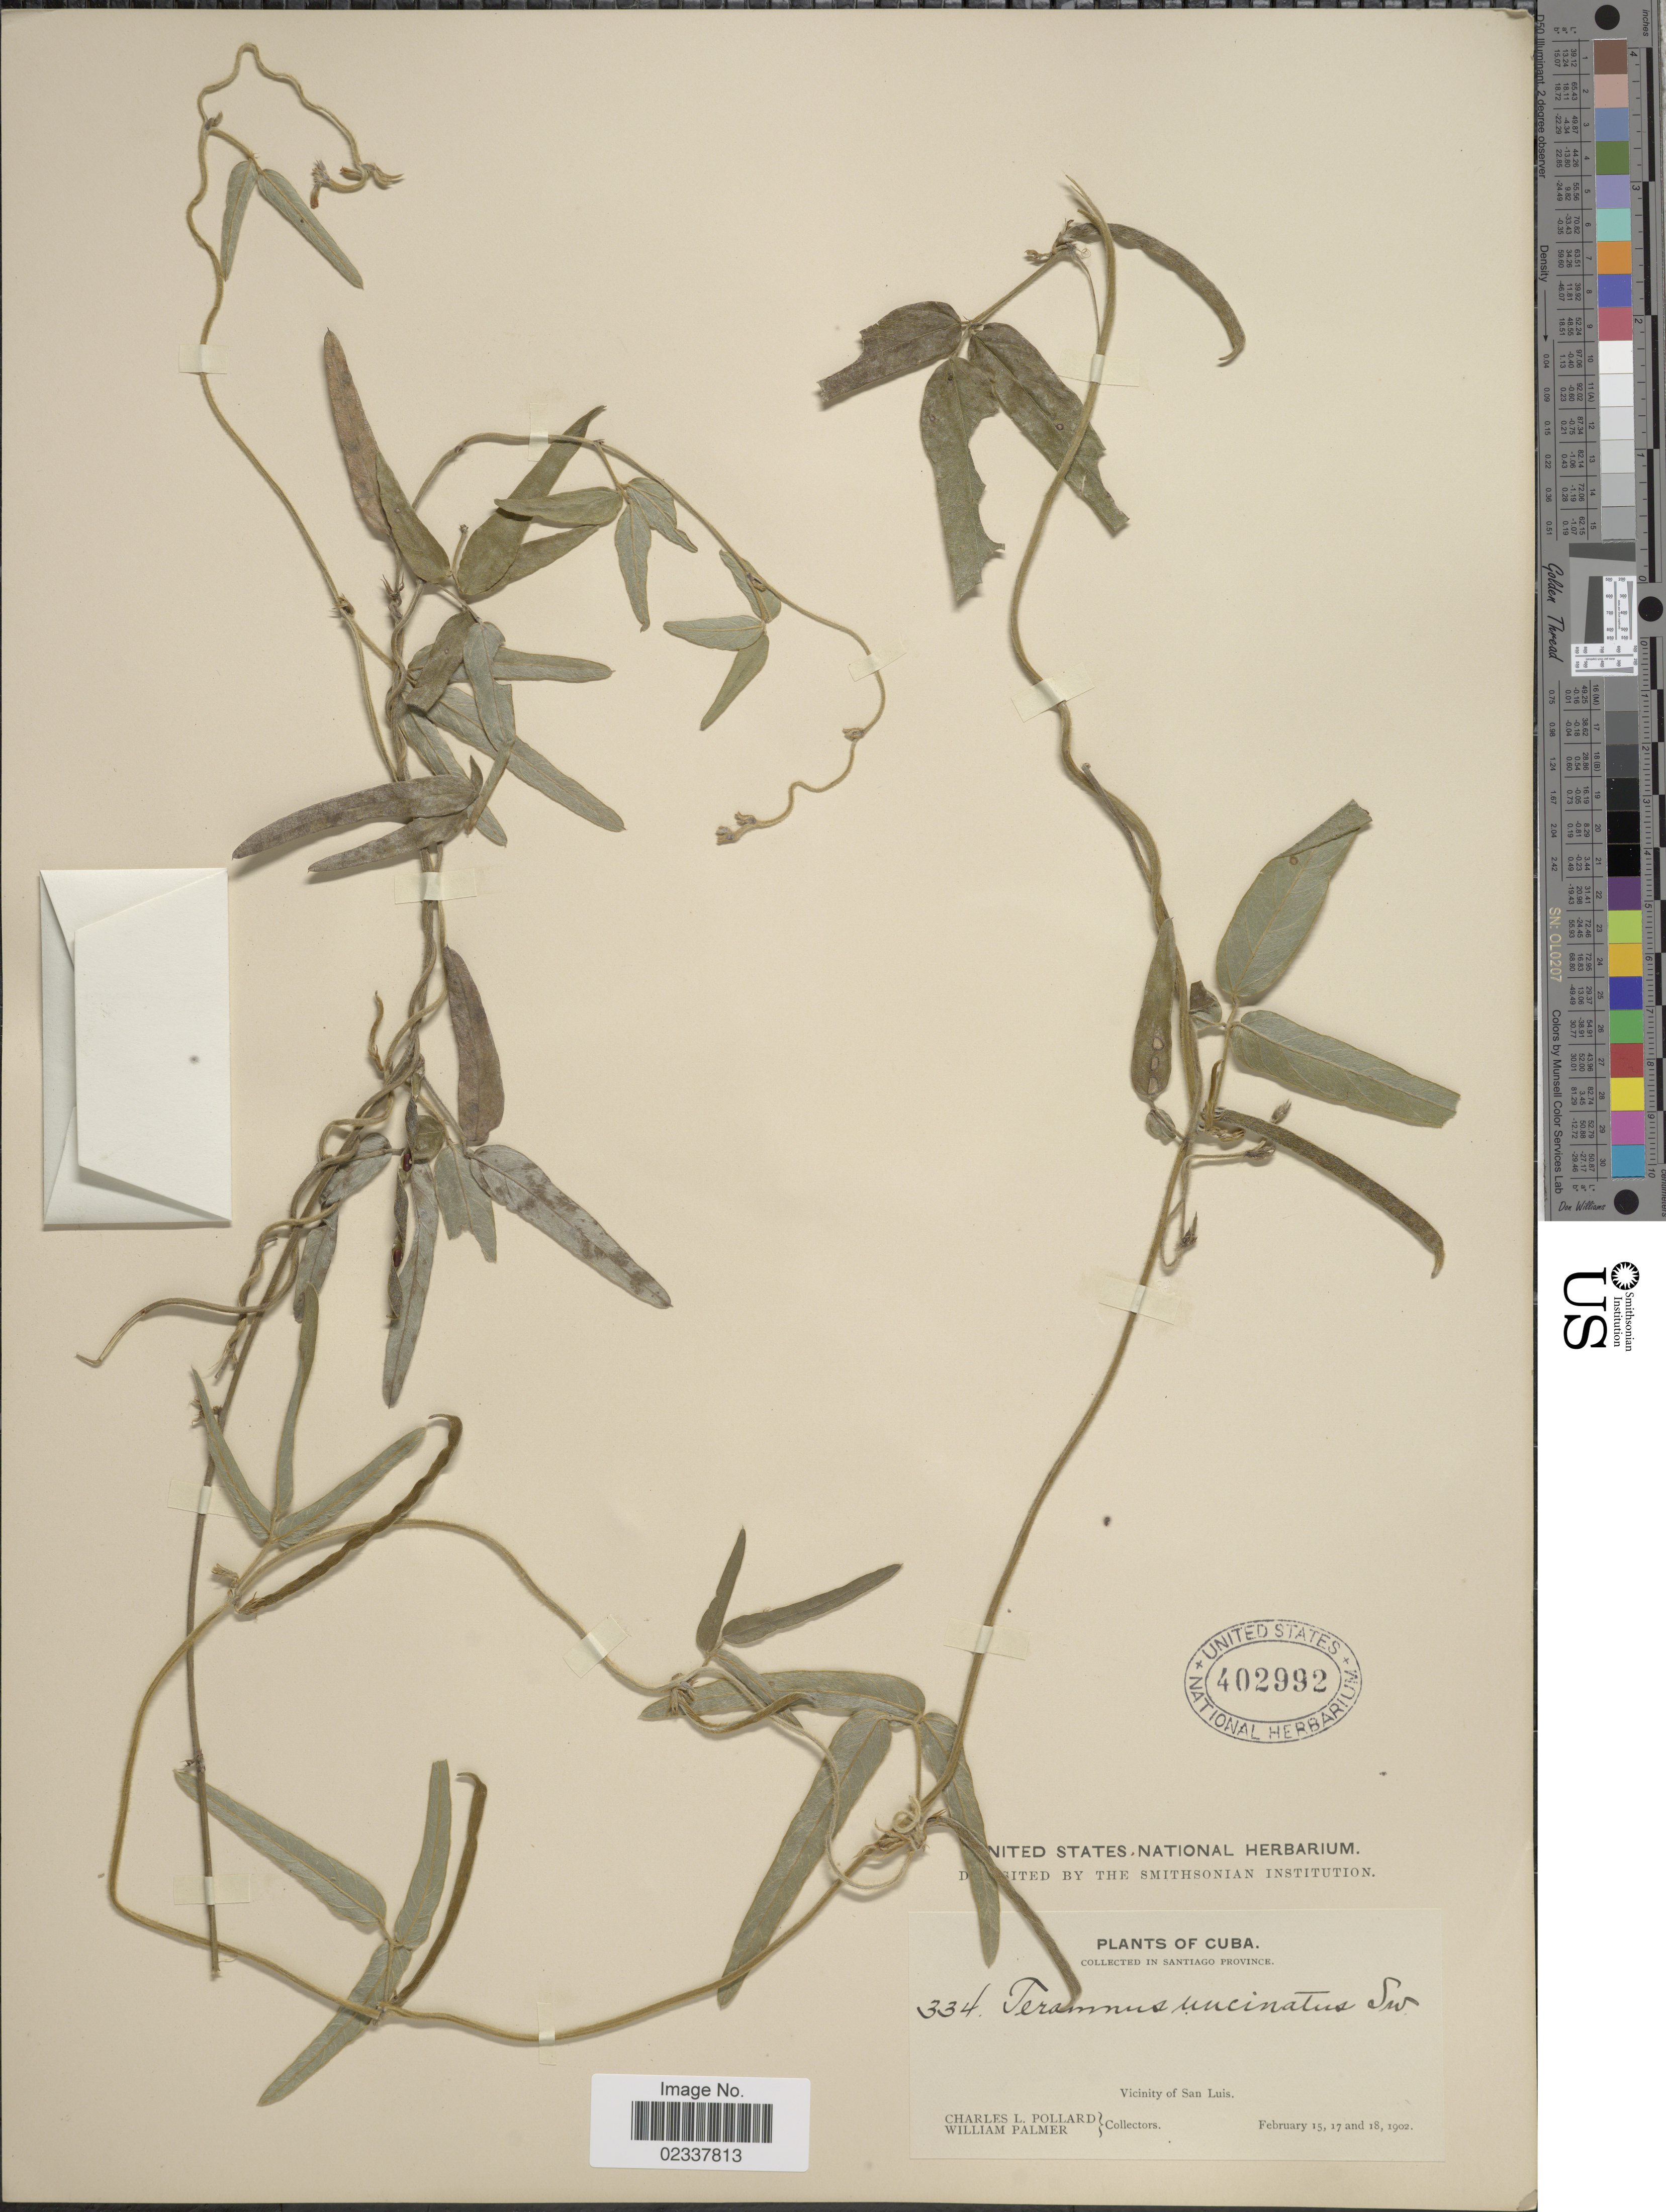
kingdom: Plantae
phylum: Tracheophyta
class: Magnoliopsida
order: Fabales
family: Fabaceae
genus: Teramnus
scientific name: Teramnus uncinatus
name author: (L.) Sw.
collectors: C. L. Pollard & W. Palmer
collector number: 334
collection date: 1902-02-15/1902-02-18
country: Cuba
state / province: Santiago de Cuba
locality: Santiago Province, Vicinity of San Luis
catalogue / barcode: US 402992